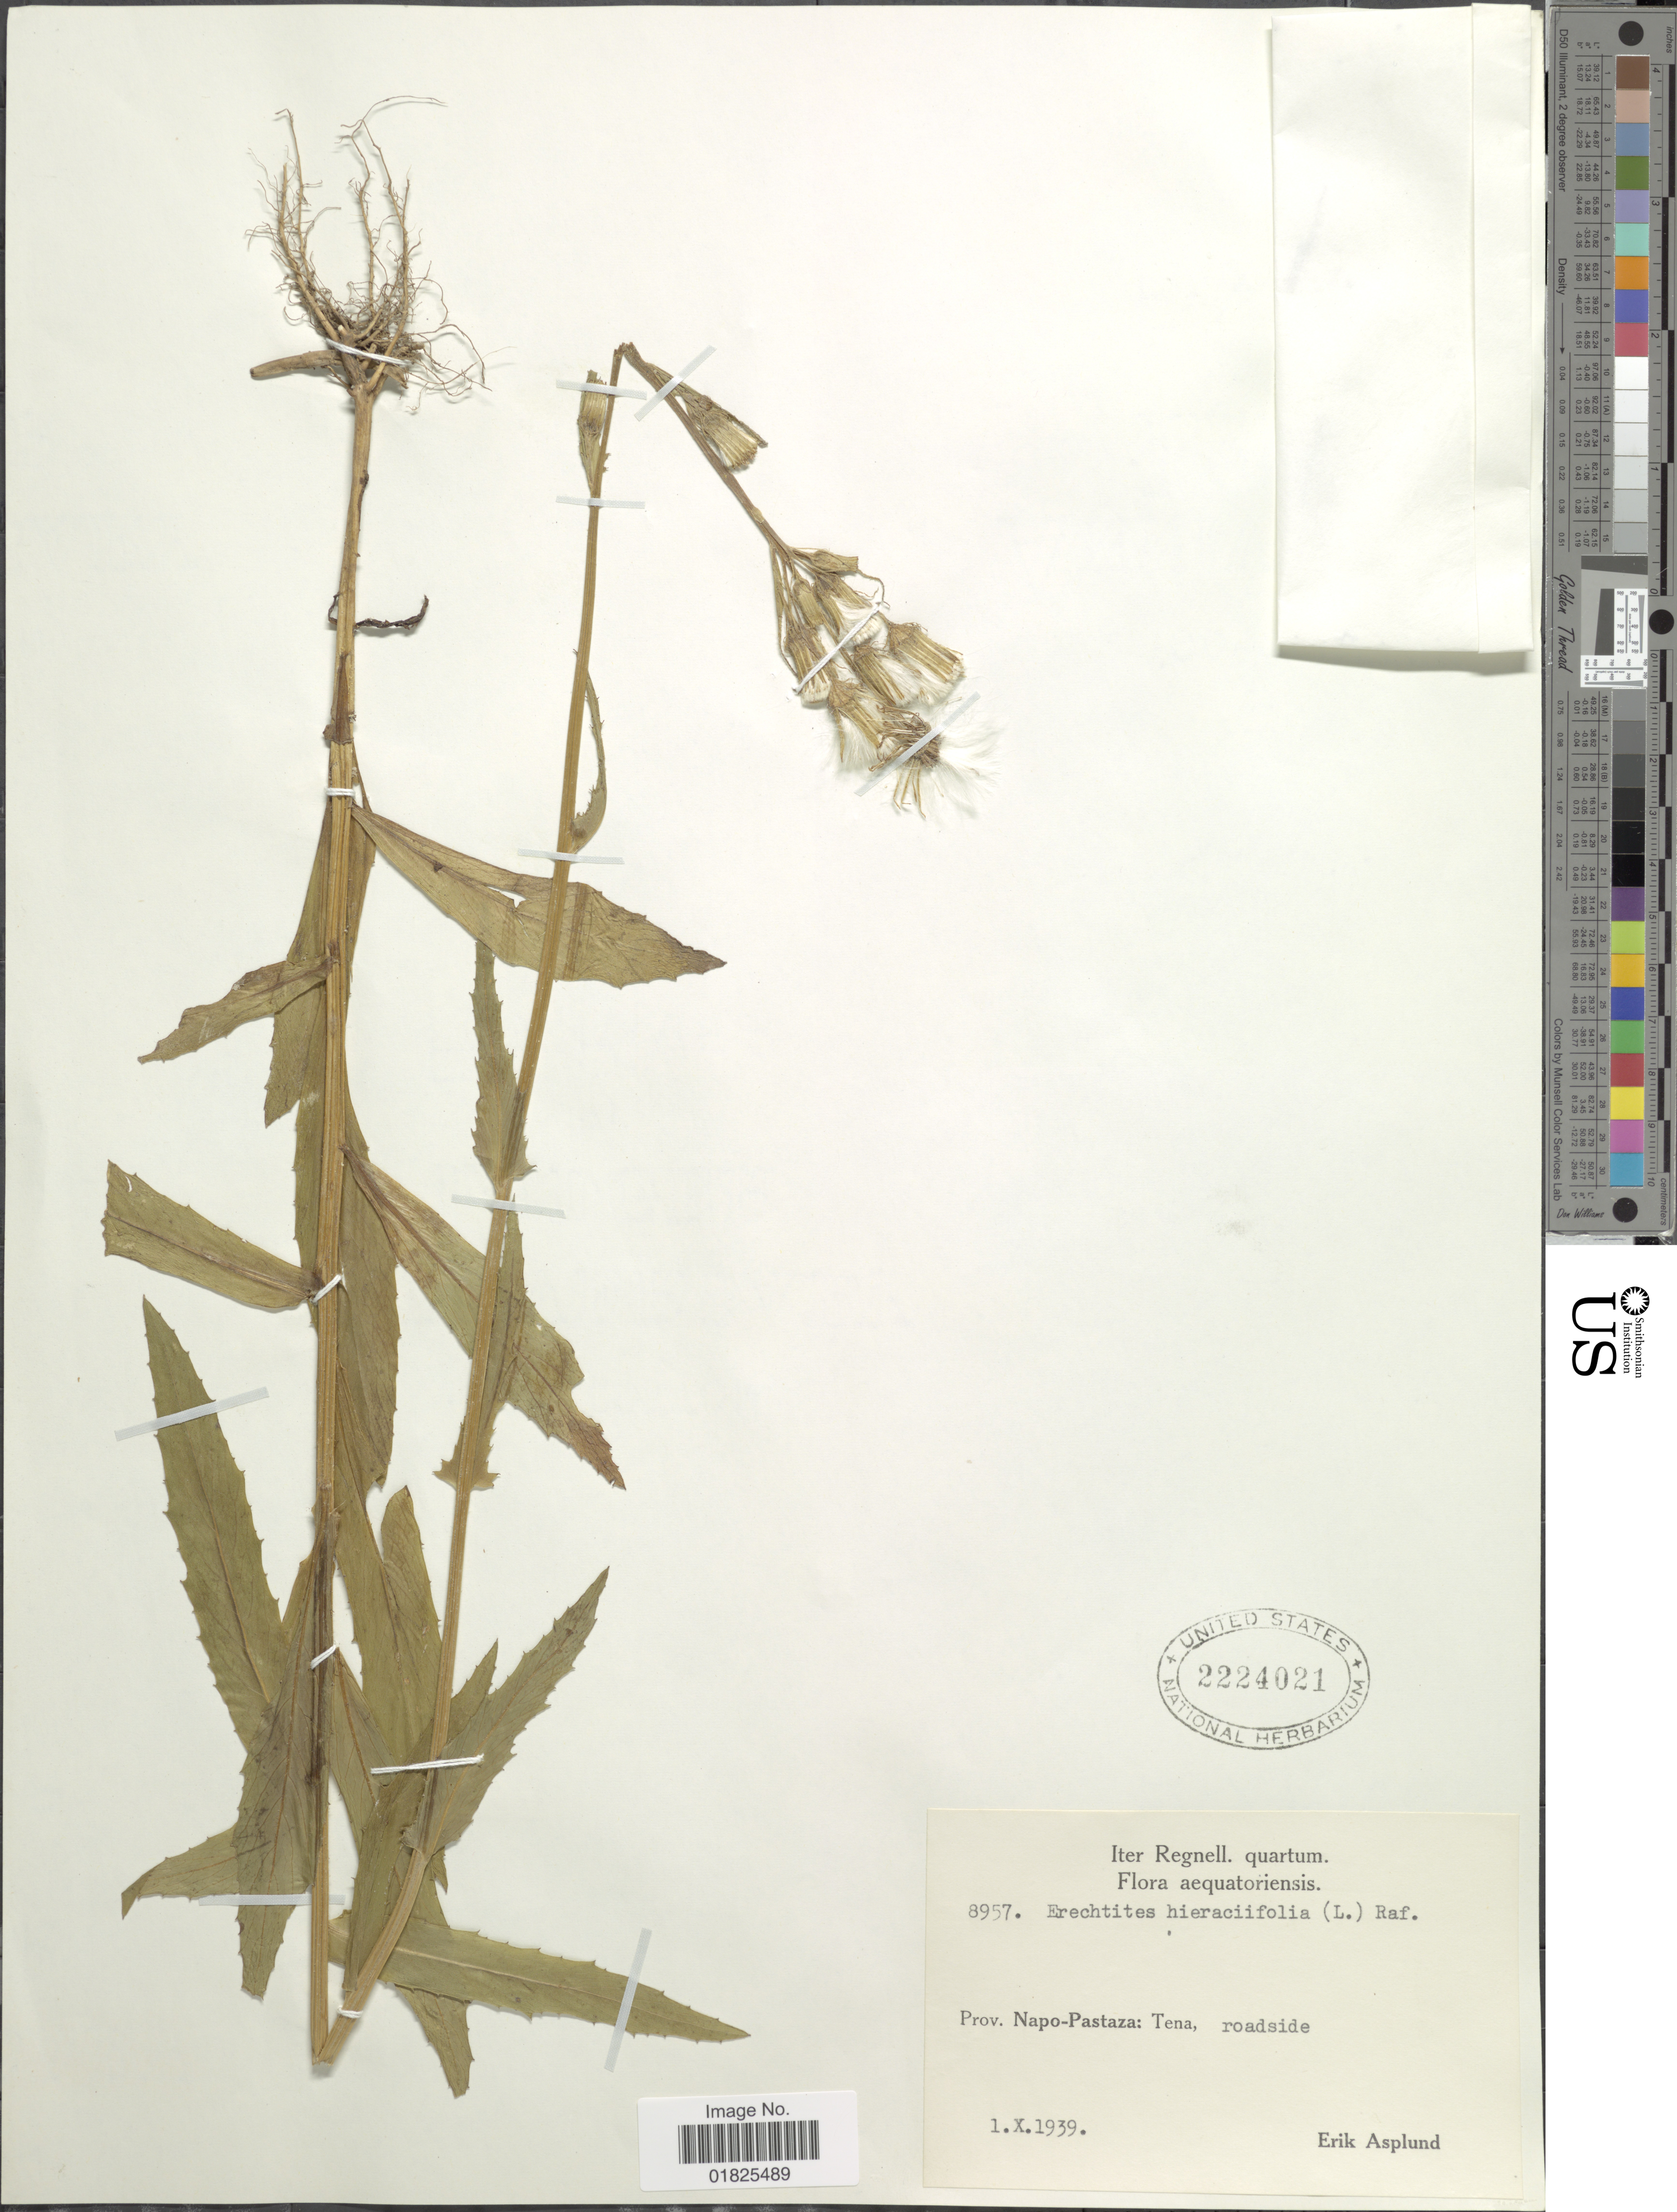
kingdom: Plantae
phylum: Tracheophyta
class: Magnoliopsida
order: Asterales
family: Asteraceae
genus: Erechtites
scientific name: Erechtites hieraciifolius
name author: (L.) Raf. ex DC.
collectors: E. Asplund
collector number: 8957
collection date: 1939-10-01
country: Ecuador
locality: Prov. Napo-Pastaza: Tena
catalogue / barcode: US 2224021